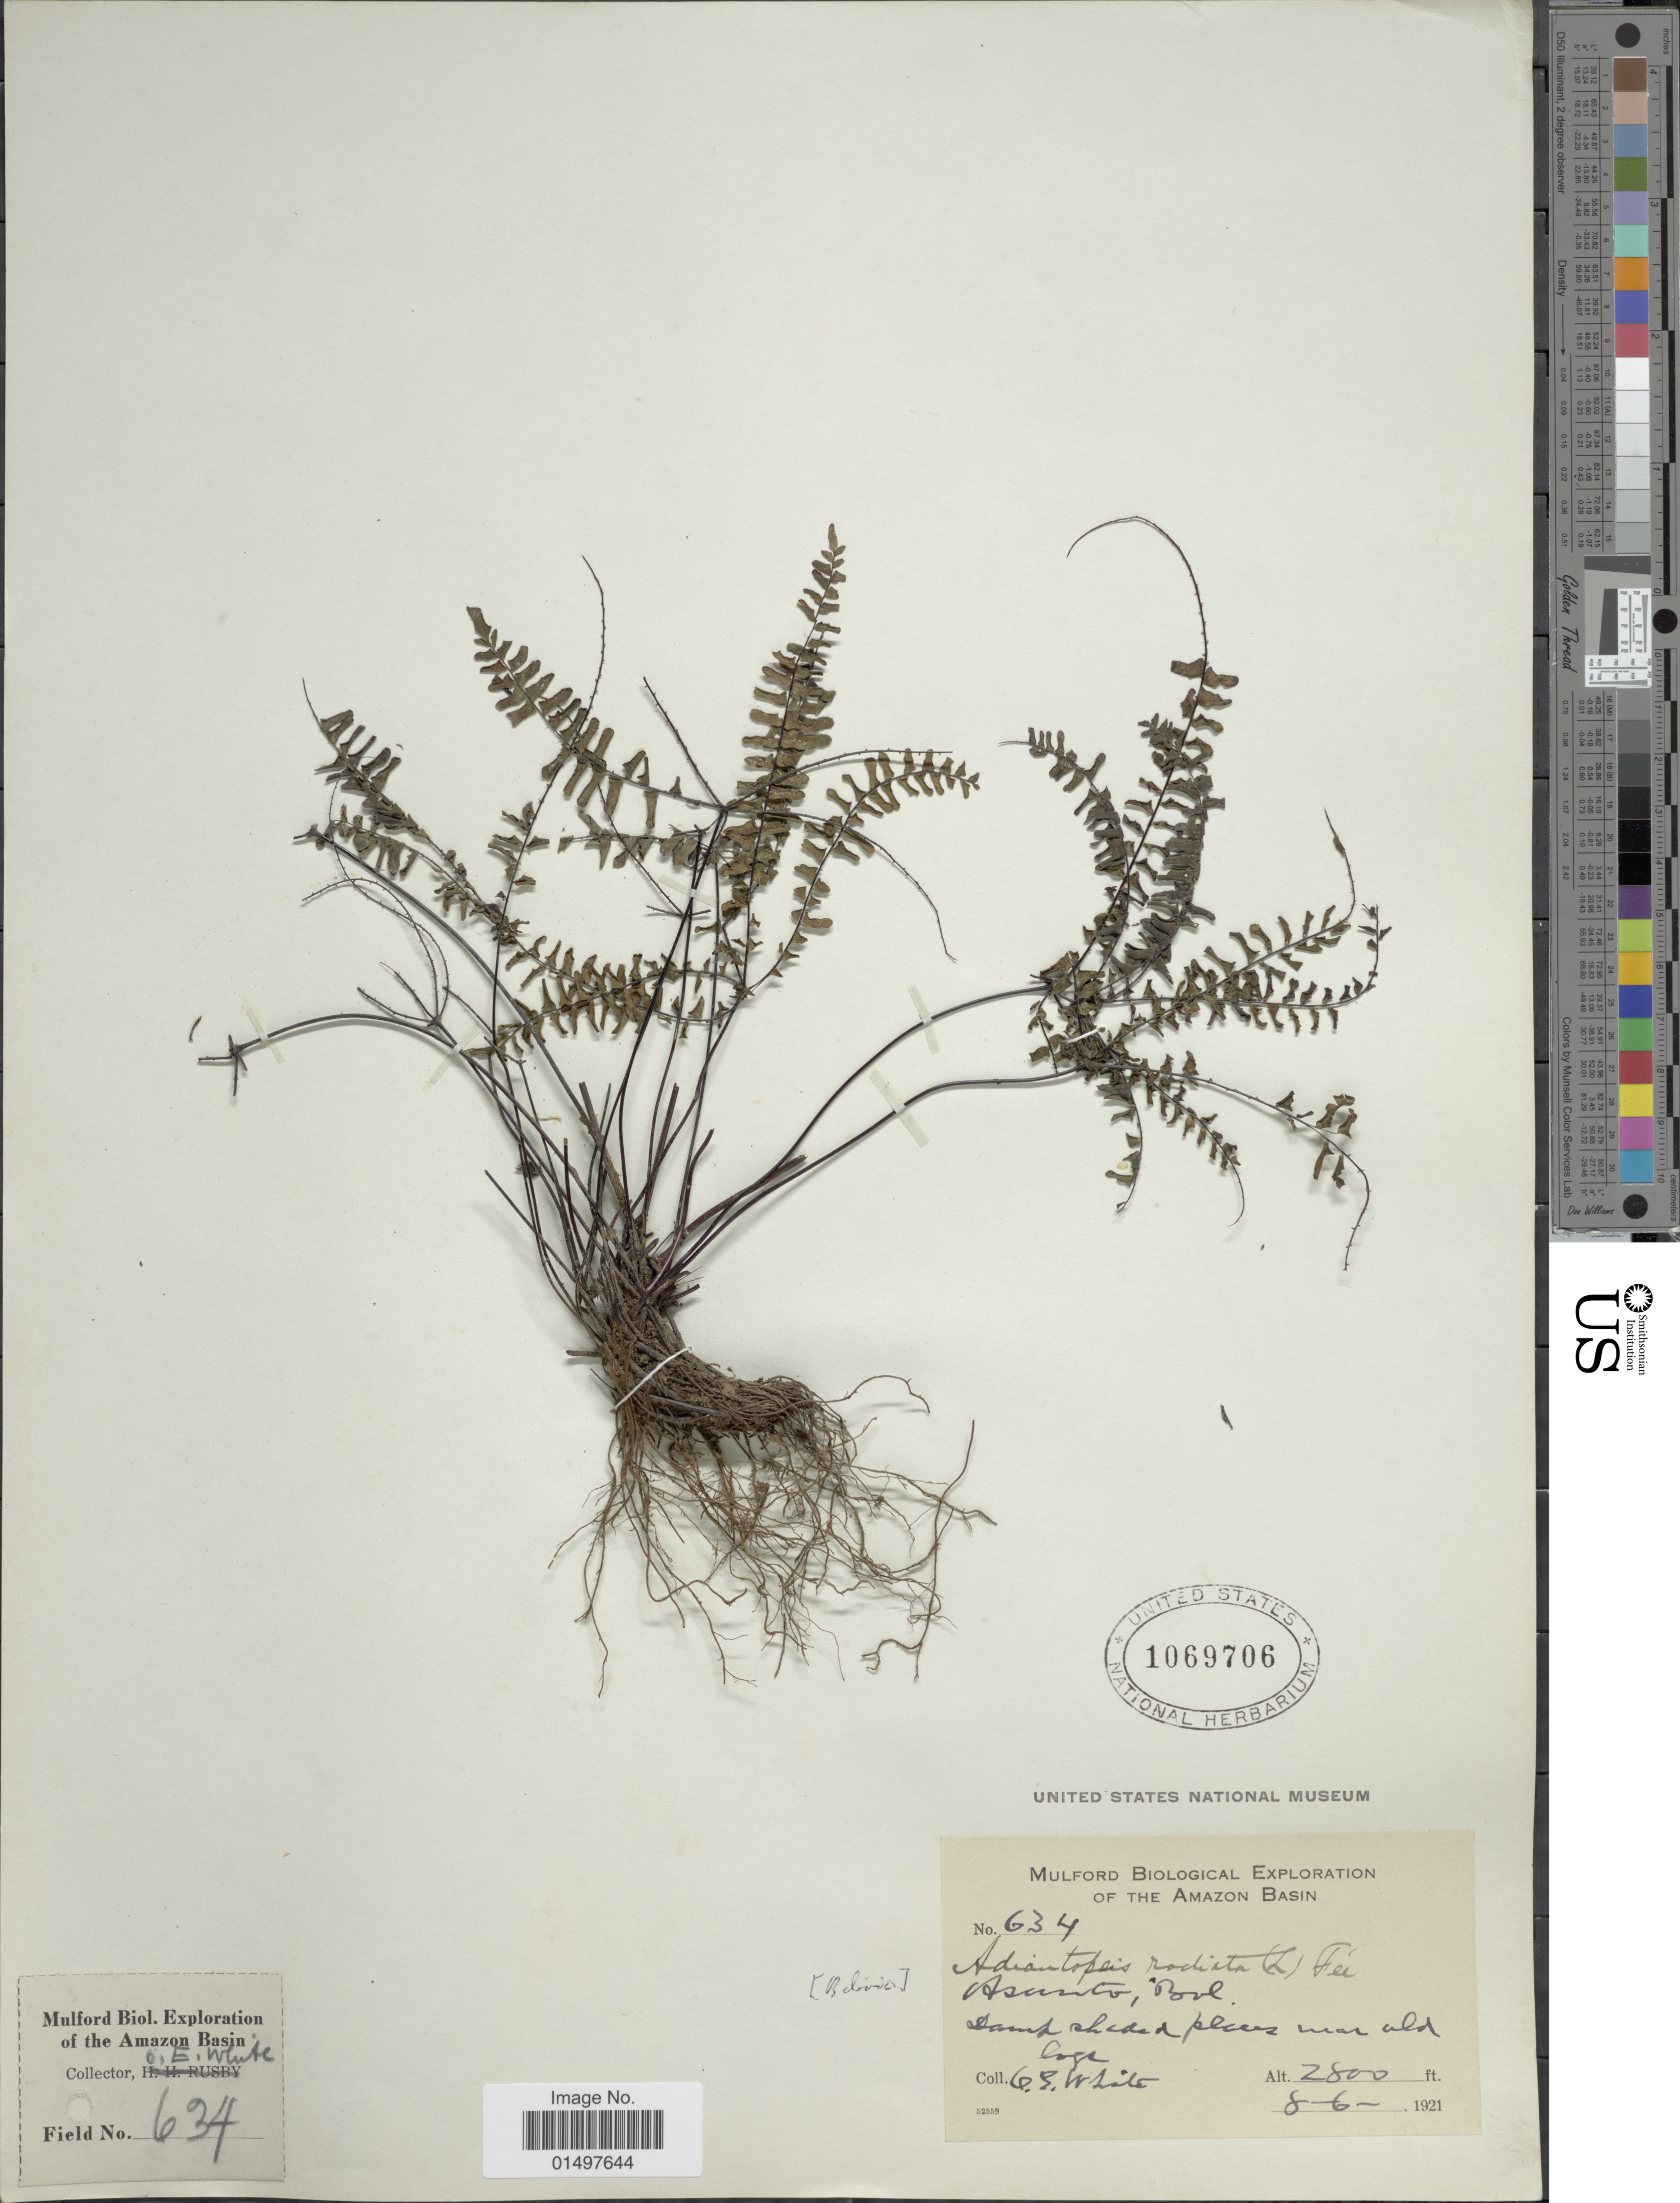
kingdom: Plantae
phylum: Tracheophyta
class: Polypodiopsida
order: Polypodiales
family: Pteridaceae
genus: Adiantopsis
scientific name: Adiantopsis radiata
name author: (L.) Fée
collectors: O. E. White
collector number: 634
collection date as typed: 8-6-1921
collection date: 1921-08-06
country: Bolivia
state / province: La Paz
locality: Asunto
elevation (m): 853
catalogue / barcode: US 1069706